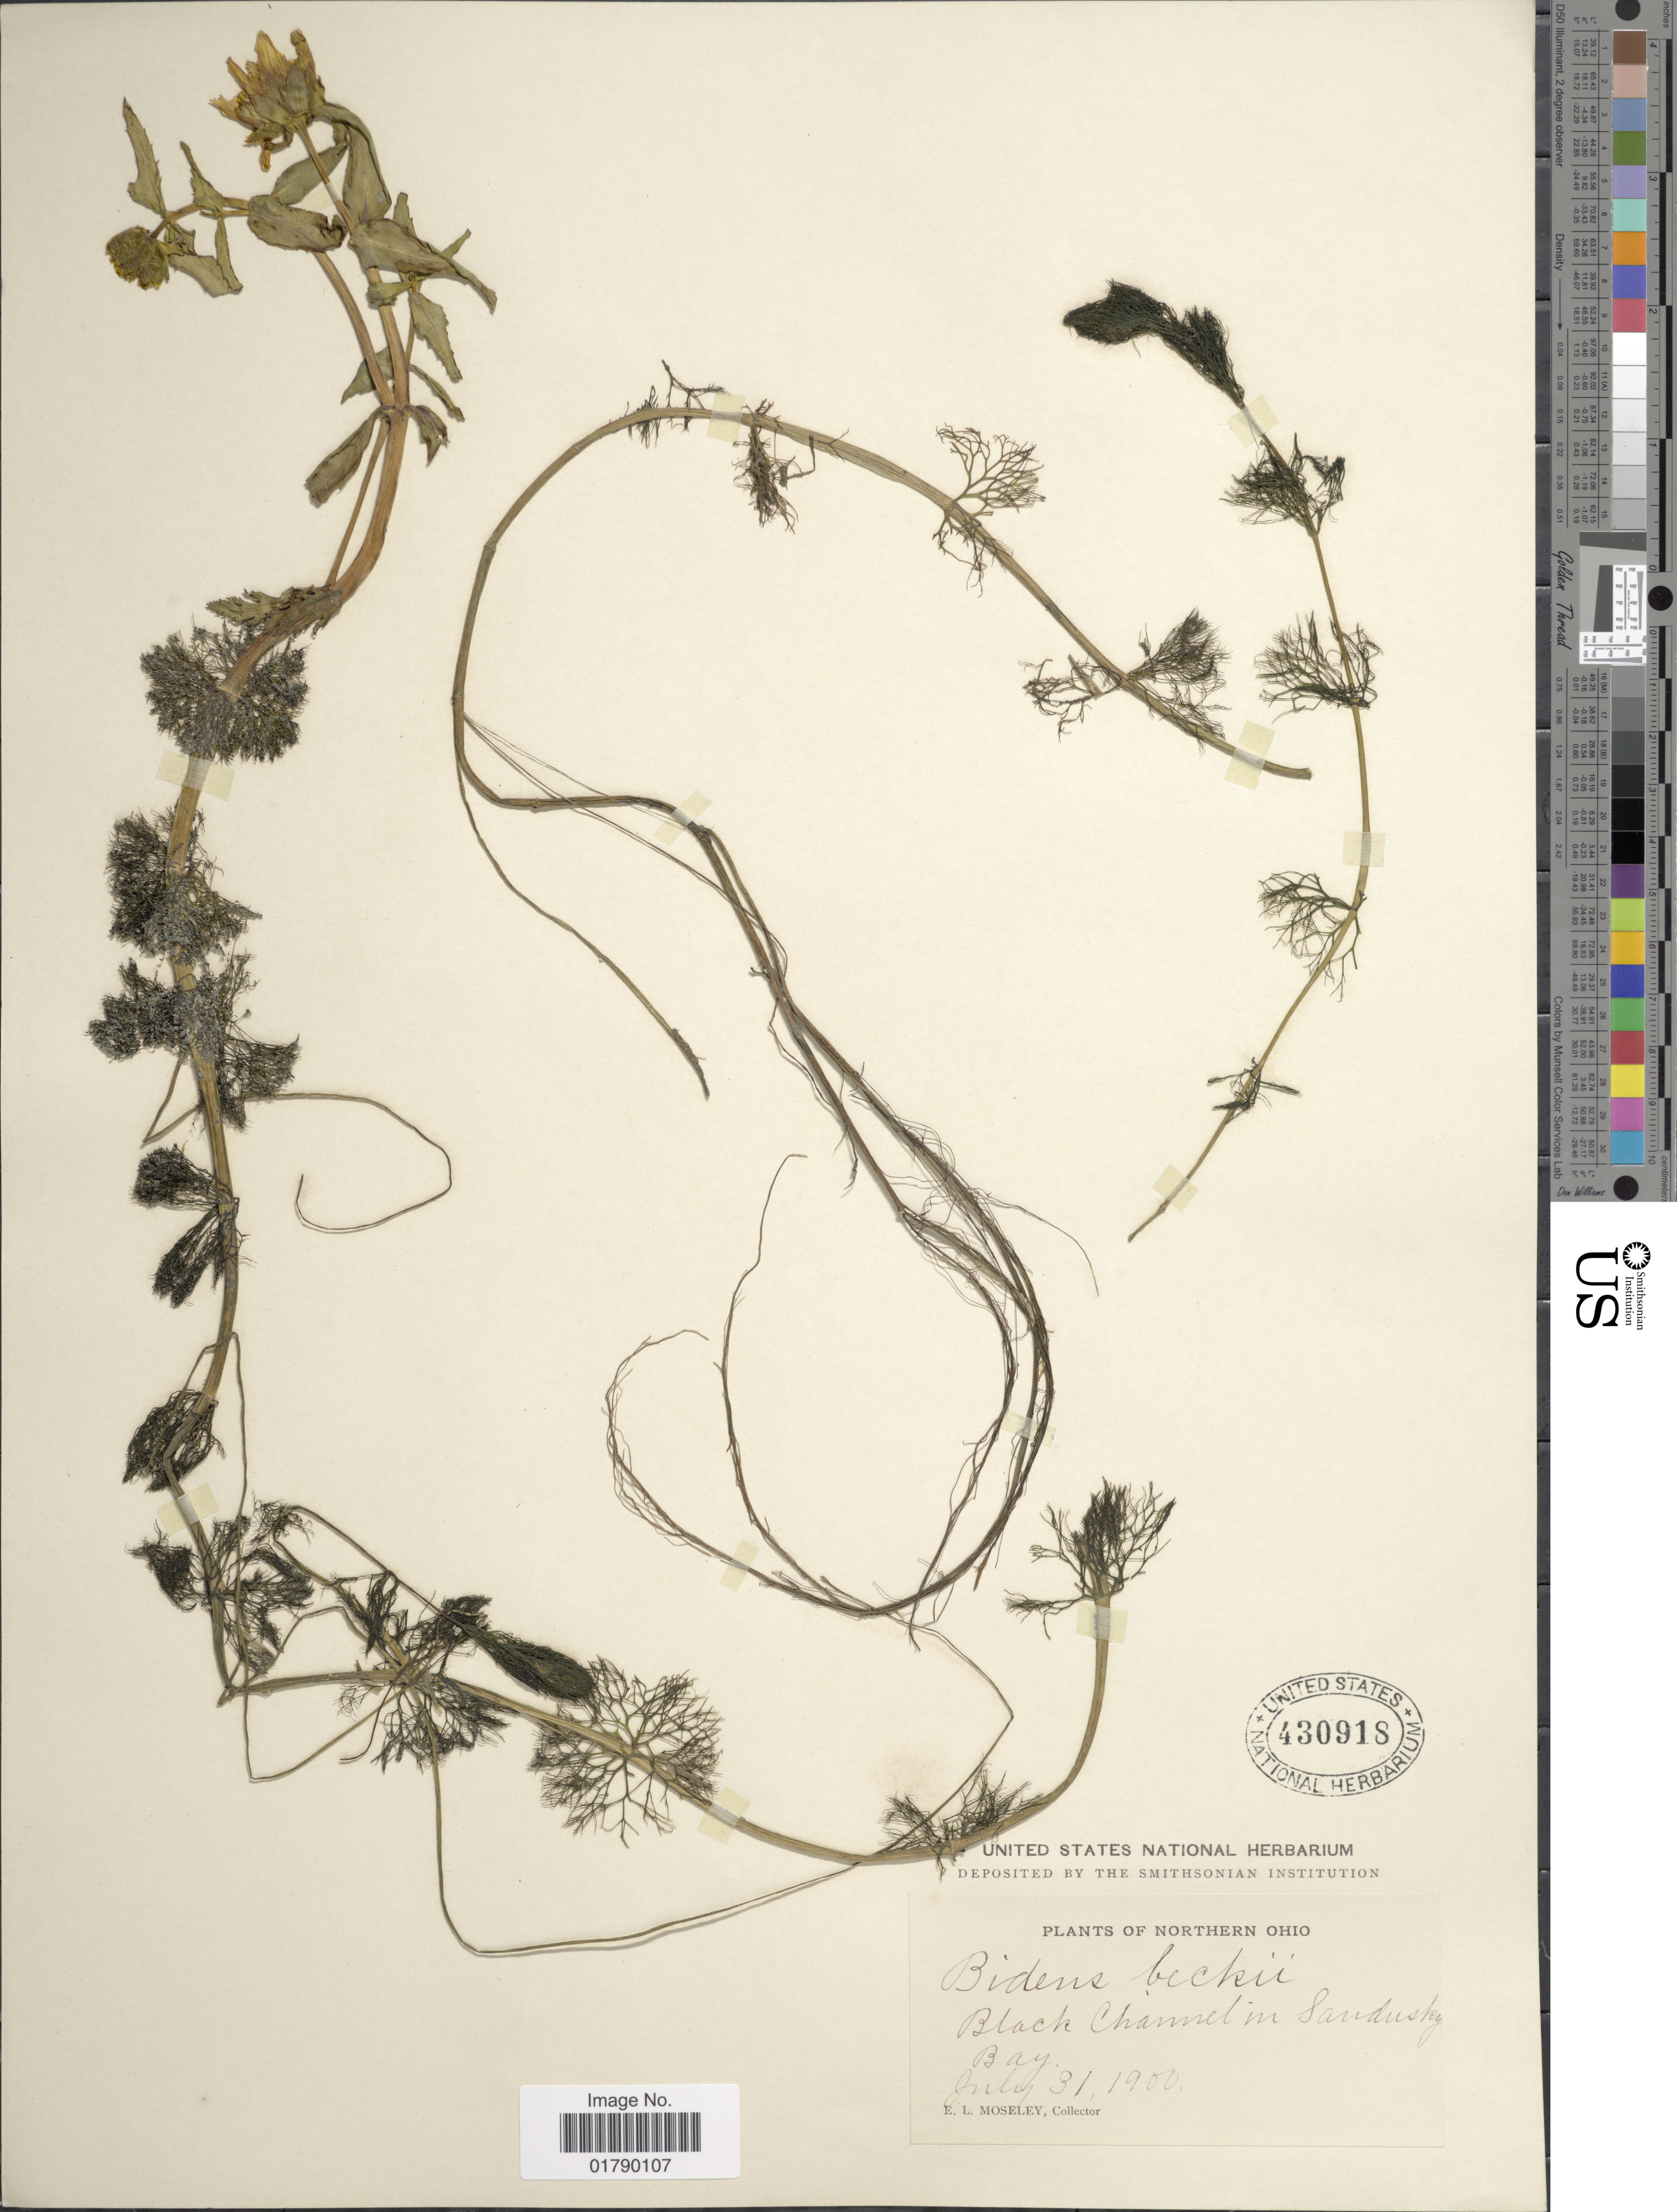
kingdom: Plantae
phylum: Tracheophyta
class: Magnoliopsida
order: Asterales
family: Asteraceae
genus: Megalodonta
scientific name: Megalodonta sp.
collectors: E. Moseley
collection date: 1900-07-31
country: United States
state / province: Ohio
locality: Northern Ohio, Black Channel in Sandusky Bay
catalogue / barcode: US 430918